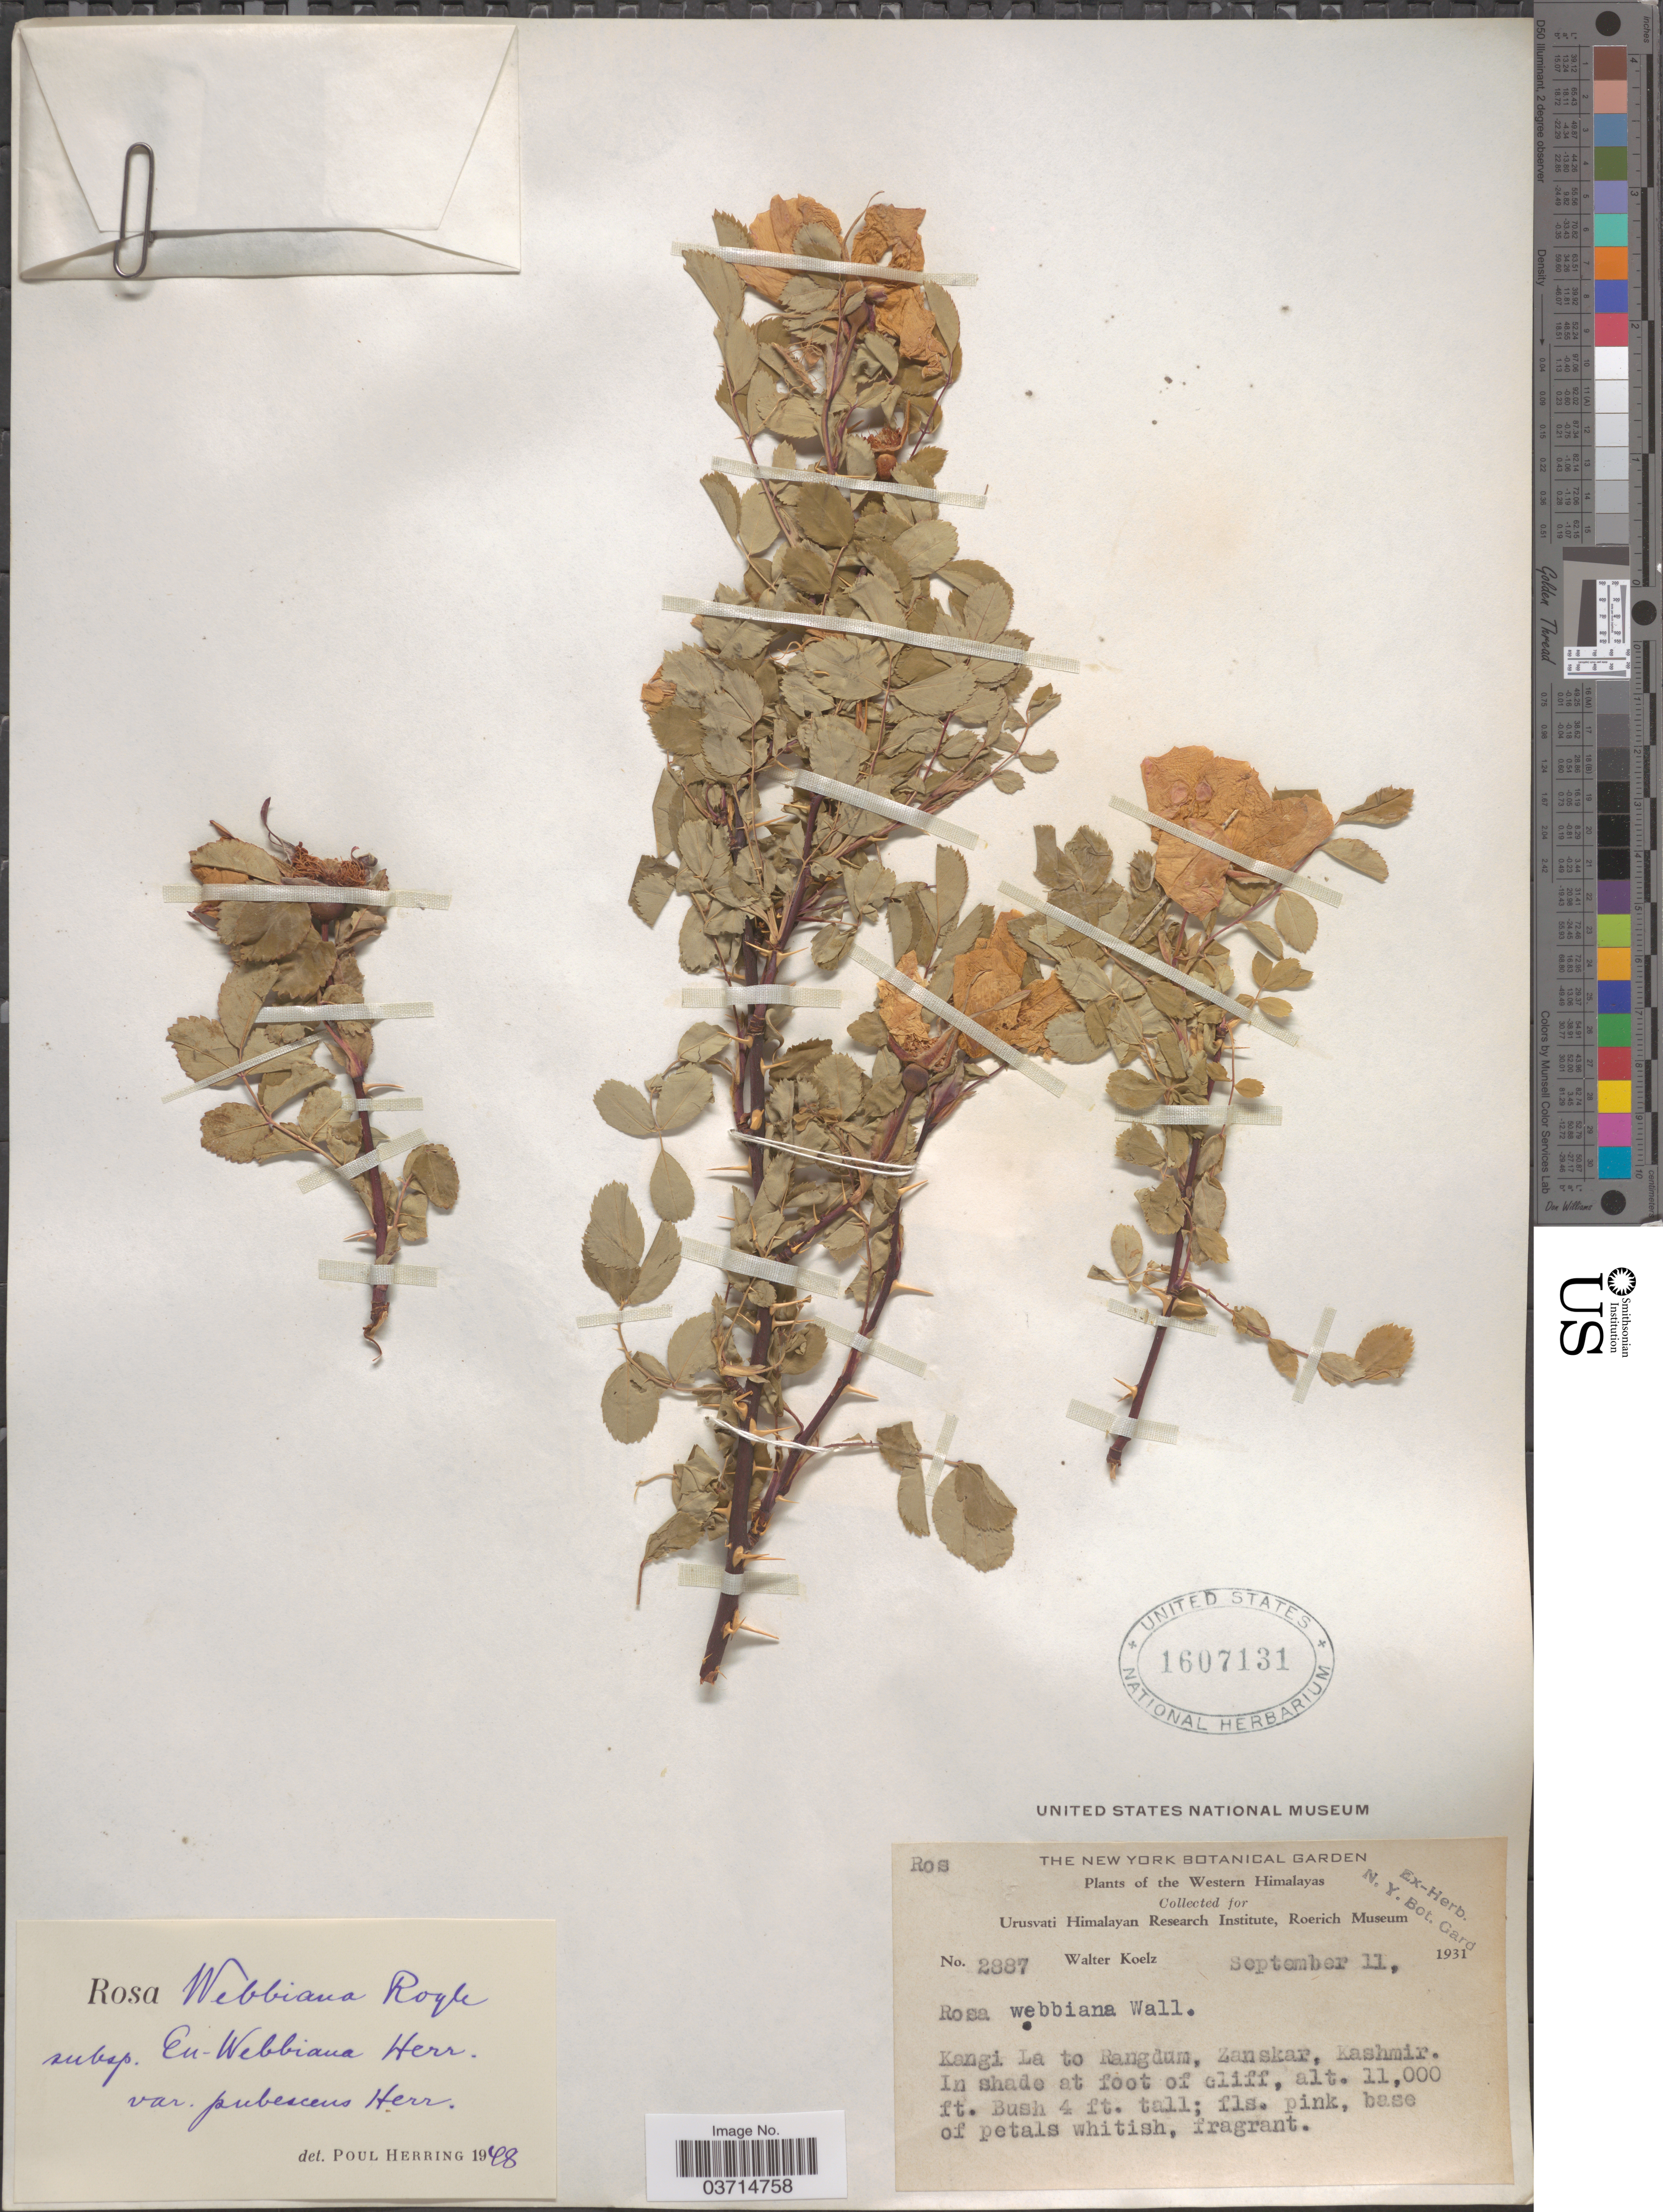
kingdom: Plantae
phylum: Tracheophyta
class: Magnoliopsida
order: Rosales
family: Rosaceae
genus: Rosa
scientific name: Rosa webbiana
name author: Wall. ex Royle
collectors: W. N. Koelz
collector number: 2887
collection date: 1931-09-11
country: India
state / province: Jammu and Kashmir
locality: Western Himalayas. Kangi La to Rangdum, Zanskar, Kashmir.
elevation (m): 3353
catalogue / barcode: US 1607131